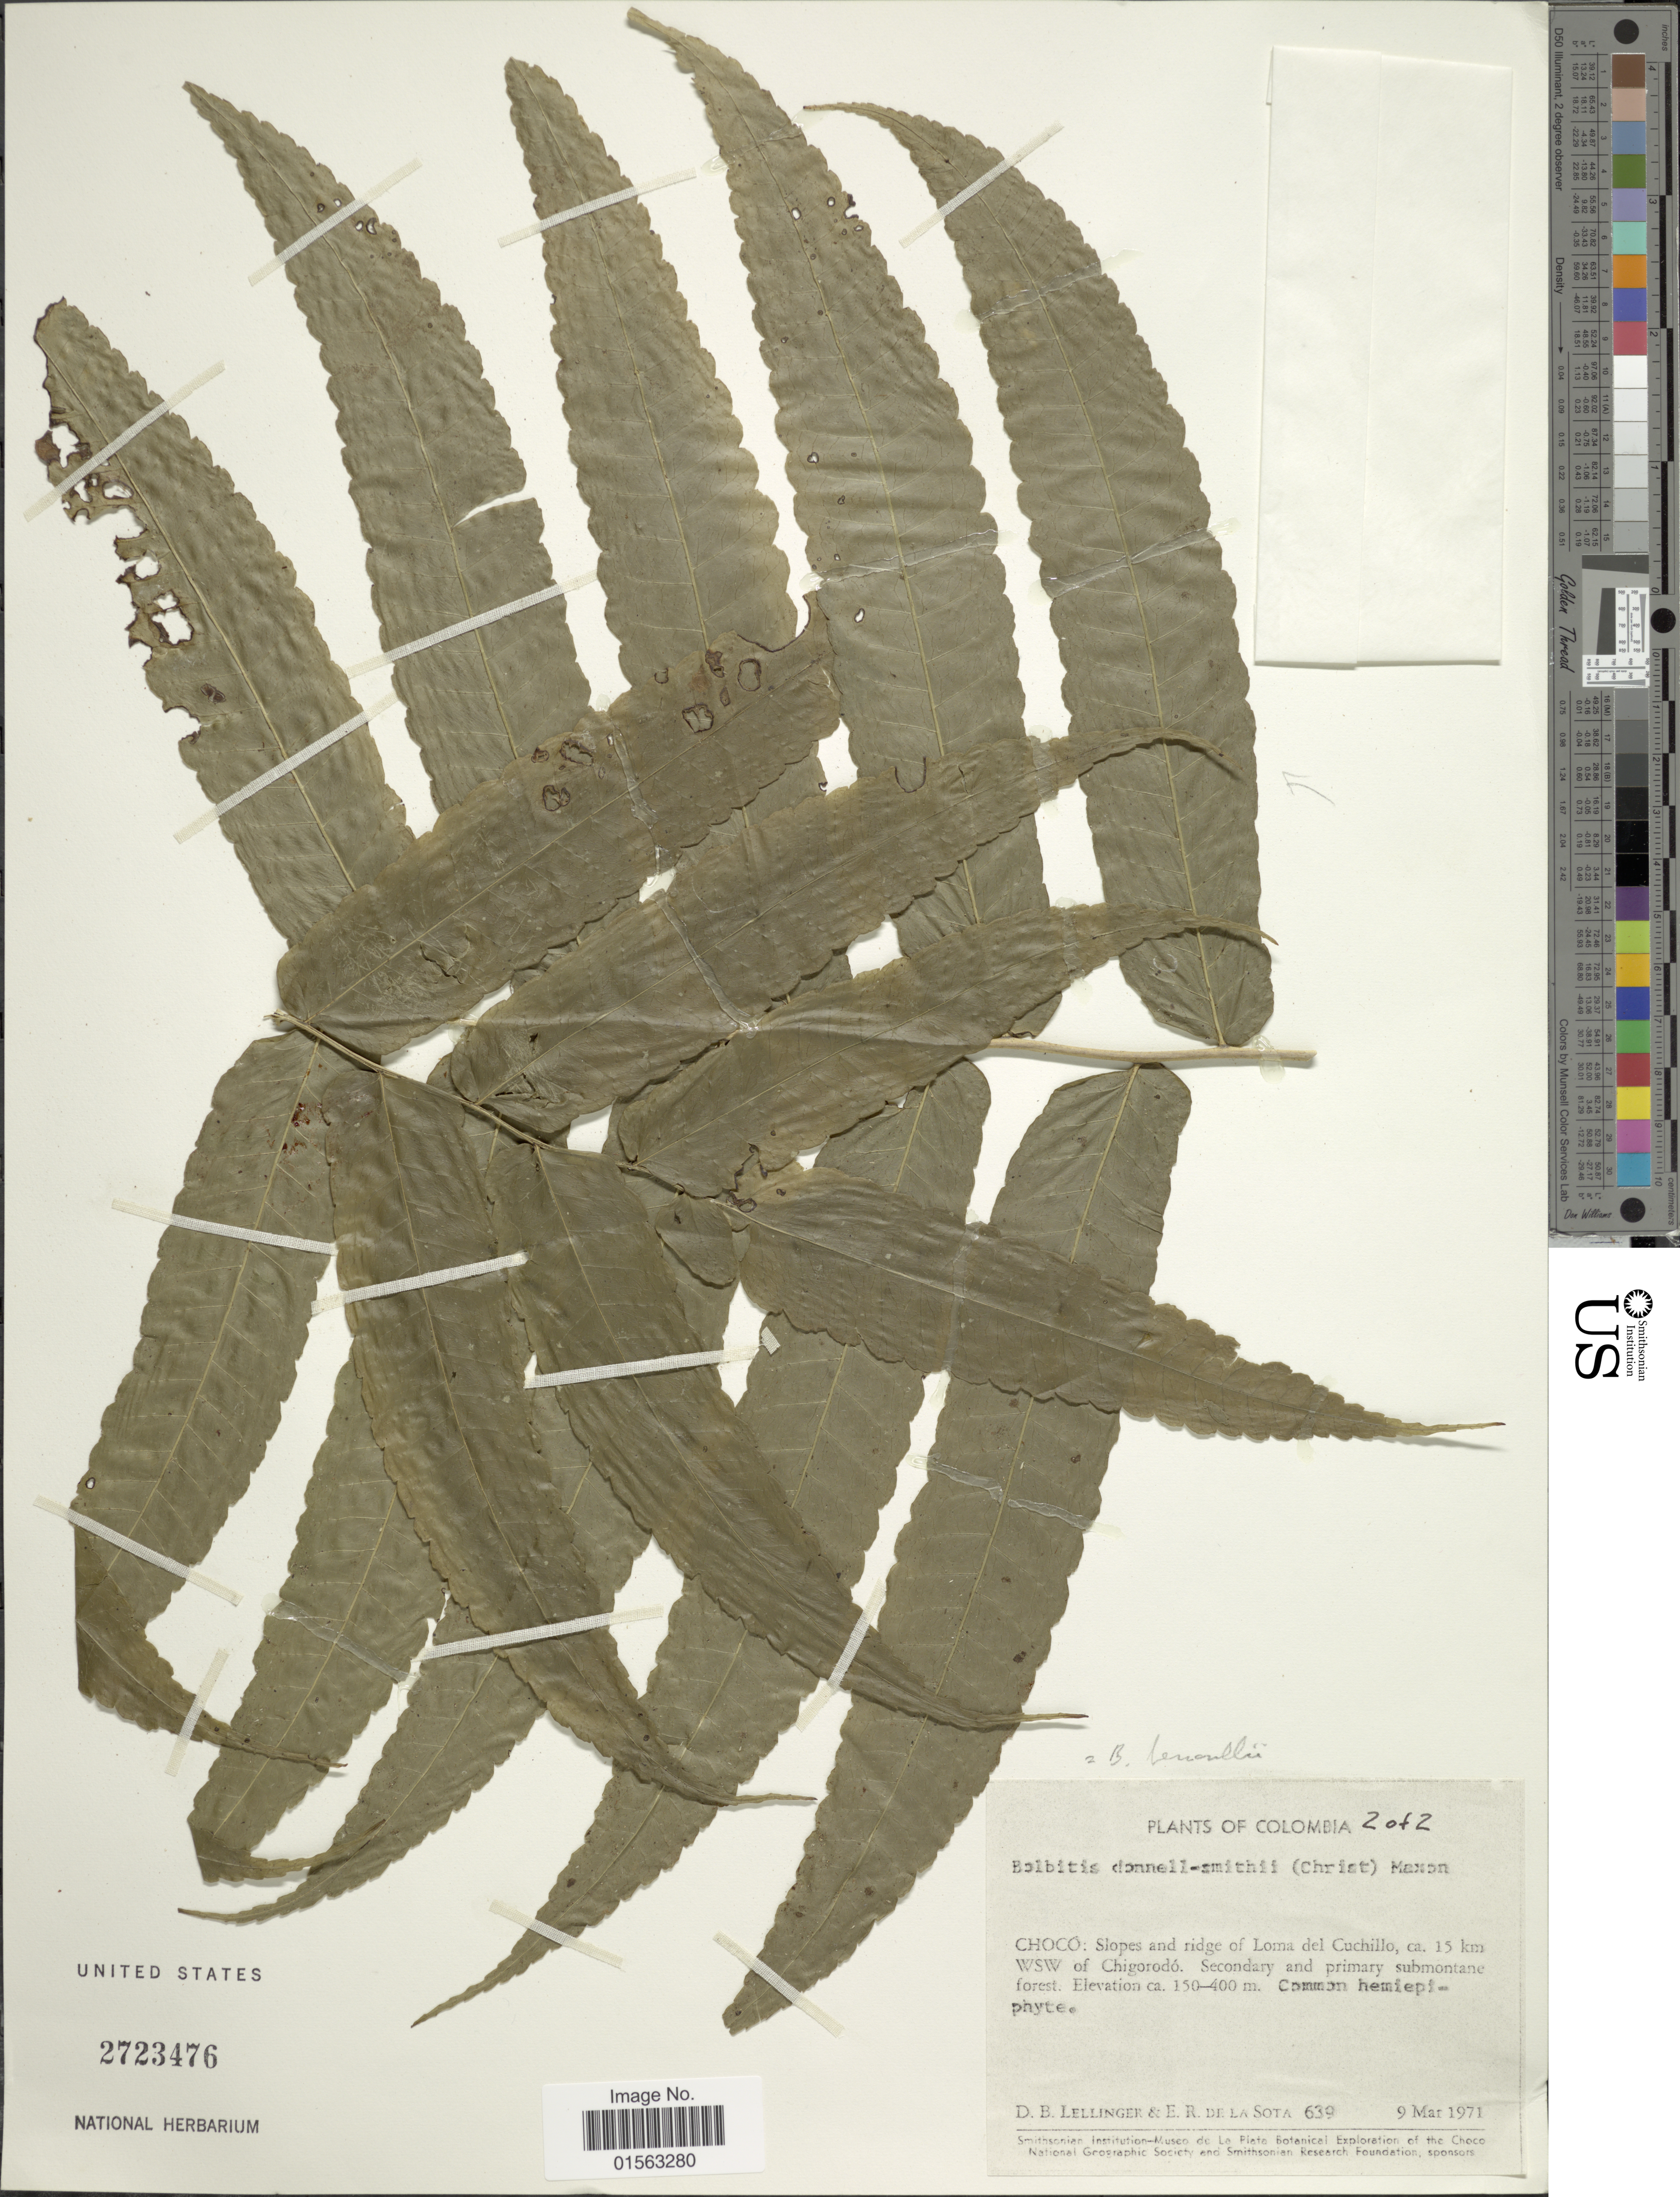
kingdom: Plantae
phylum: Tracheophyta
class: Polypodiopsida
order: Polypodiales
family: Dryopteridaceae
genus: Mickelia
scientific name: Mickelia bernoullii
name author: (Kuhn ex Christ) R.C. Moran et al.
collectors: D. B. Lellinger & E. R. de la Sota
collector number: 639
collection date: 1971-03-09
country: Colombia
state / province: Chocó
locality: Colombia, slopes and ridge of Loma del Cuchillo, ca. 15 km WSW of Chigorodó, seconday and primary submontane forest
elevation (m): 150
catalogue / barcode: US 2723476